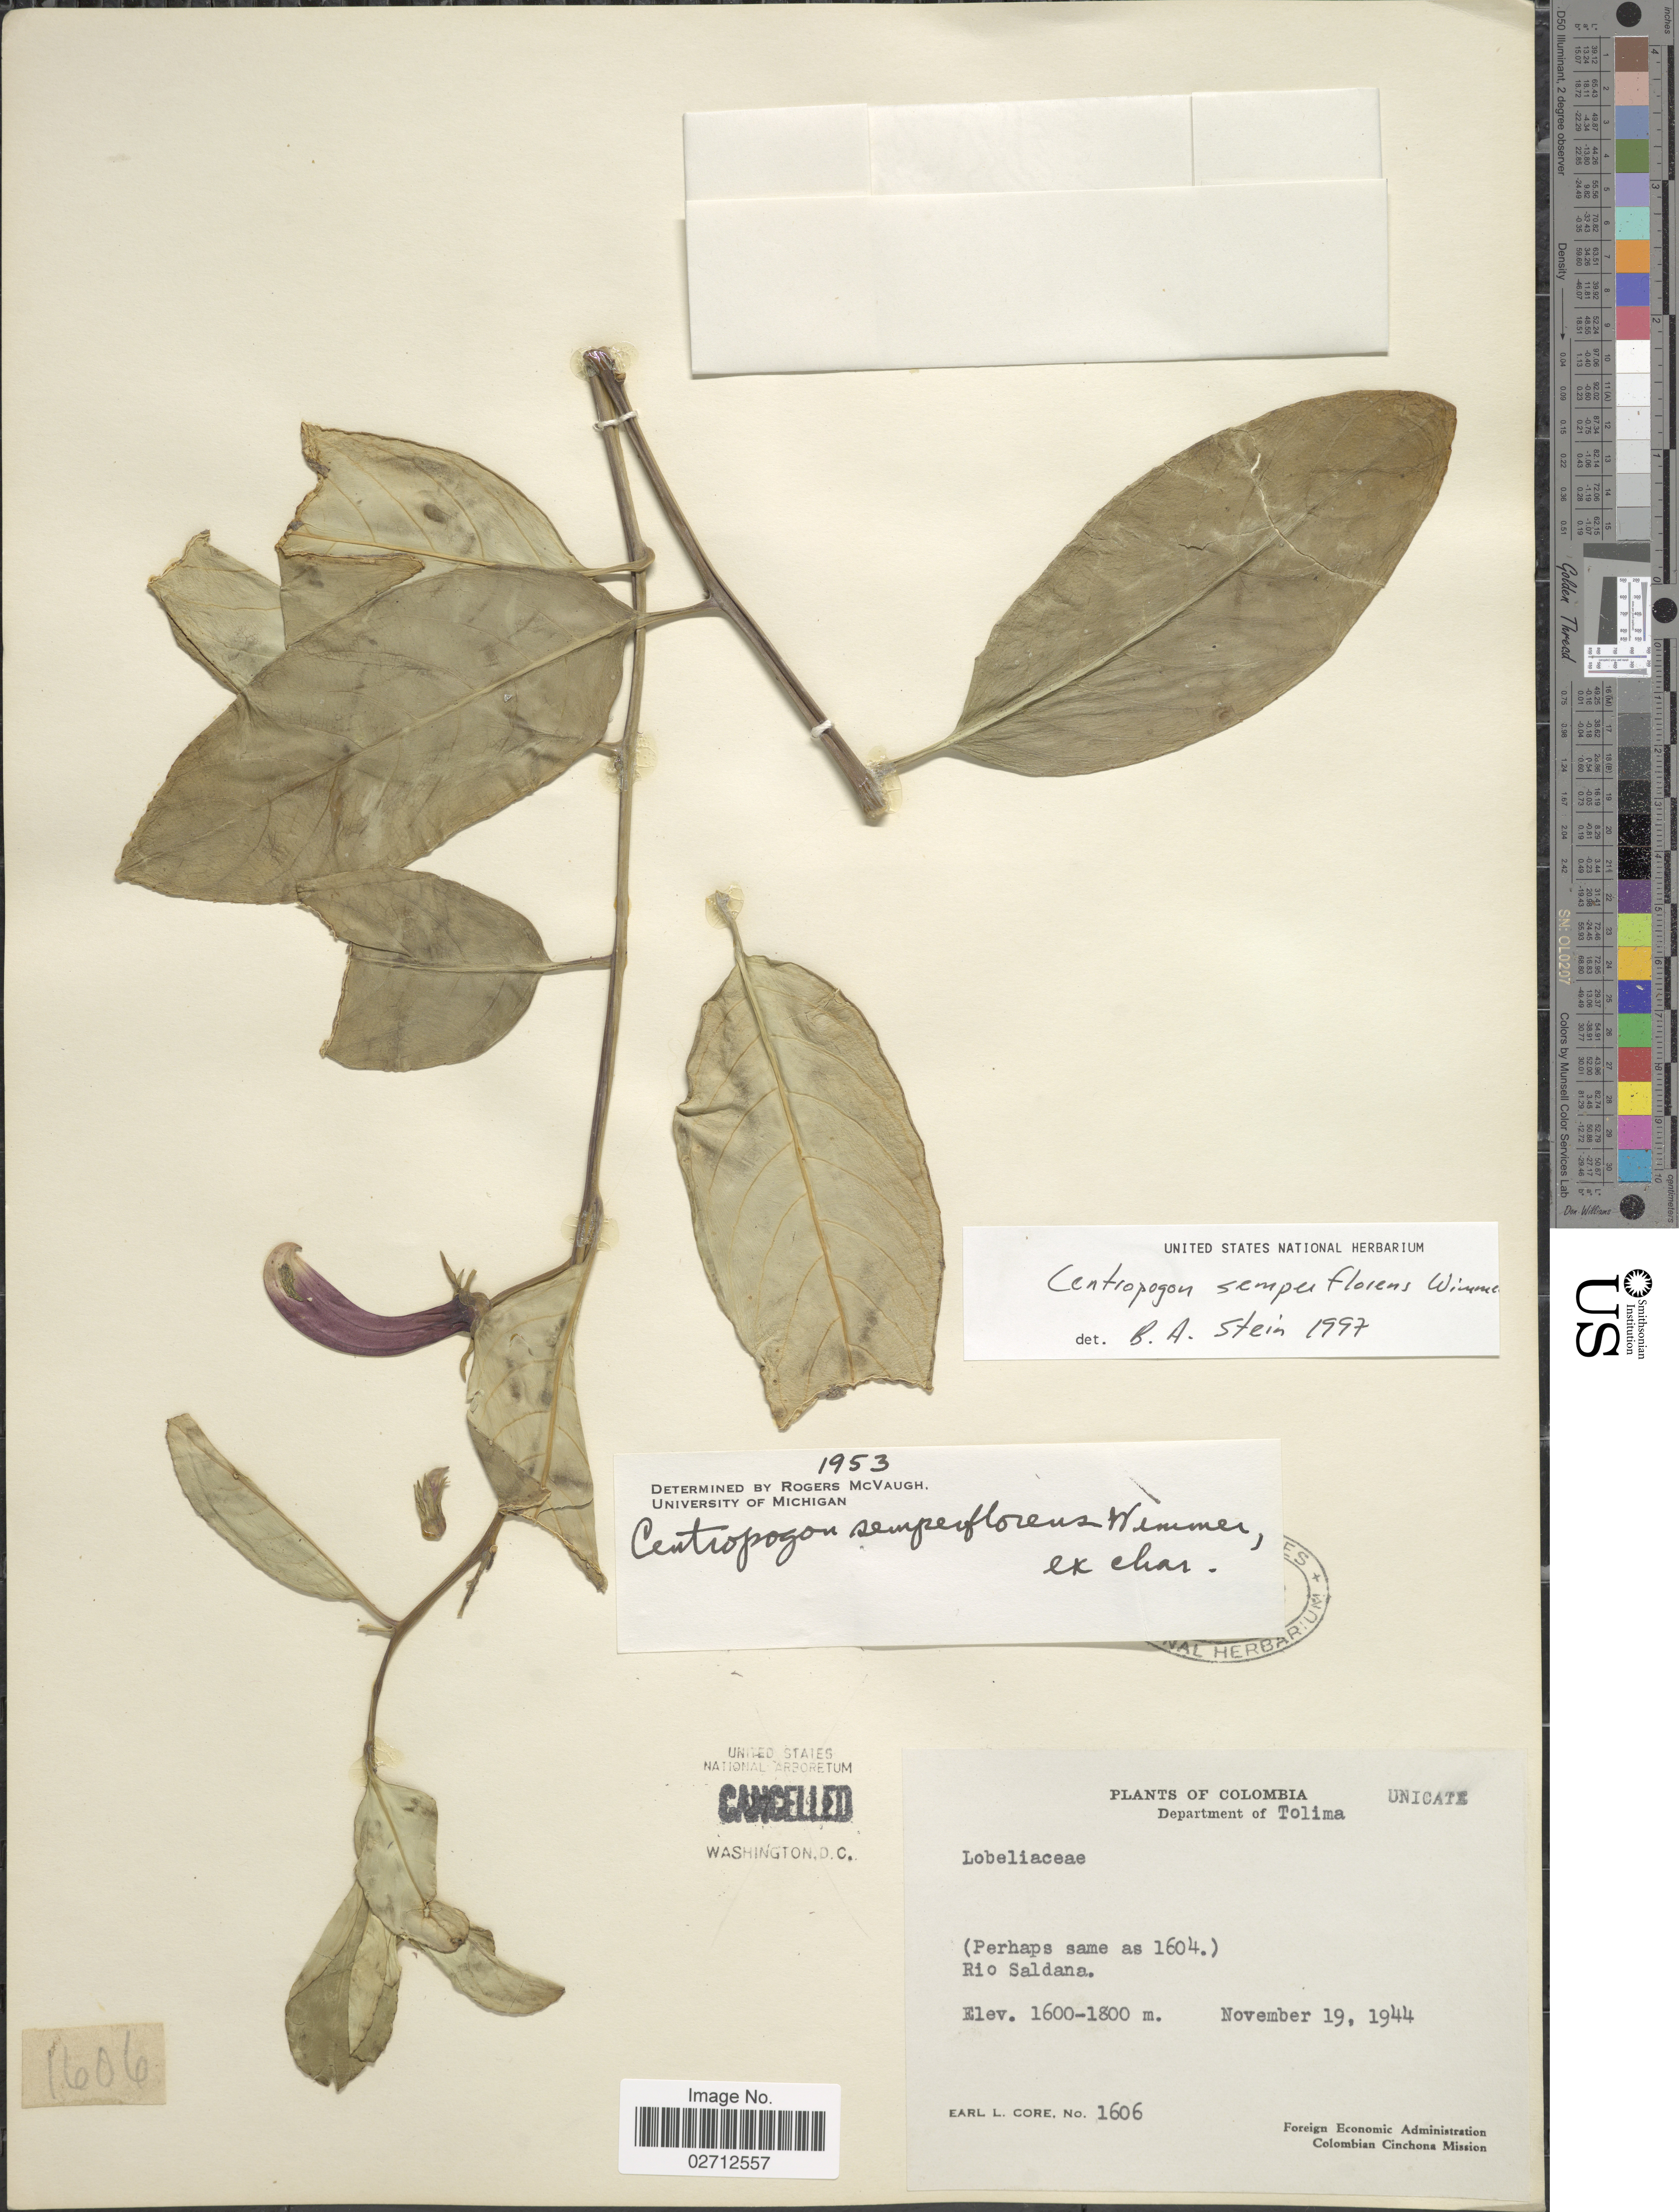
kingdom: Plantae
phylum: Tracheophyta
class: Magnoliopsida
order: Asterales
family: Campanulaceae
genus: Centropogon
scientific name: Centropogon semperflorens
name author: E. Wimm.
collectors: E. L. Core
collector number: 1606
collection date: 1944-11-19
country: Colombia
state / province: Tolima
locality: Department of Tolima, Rio Saldana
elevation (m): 1600